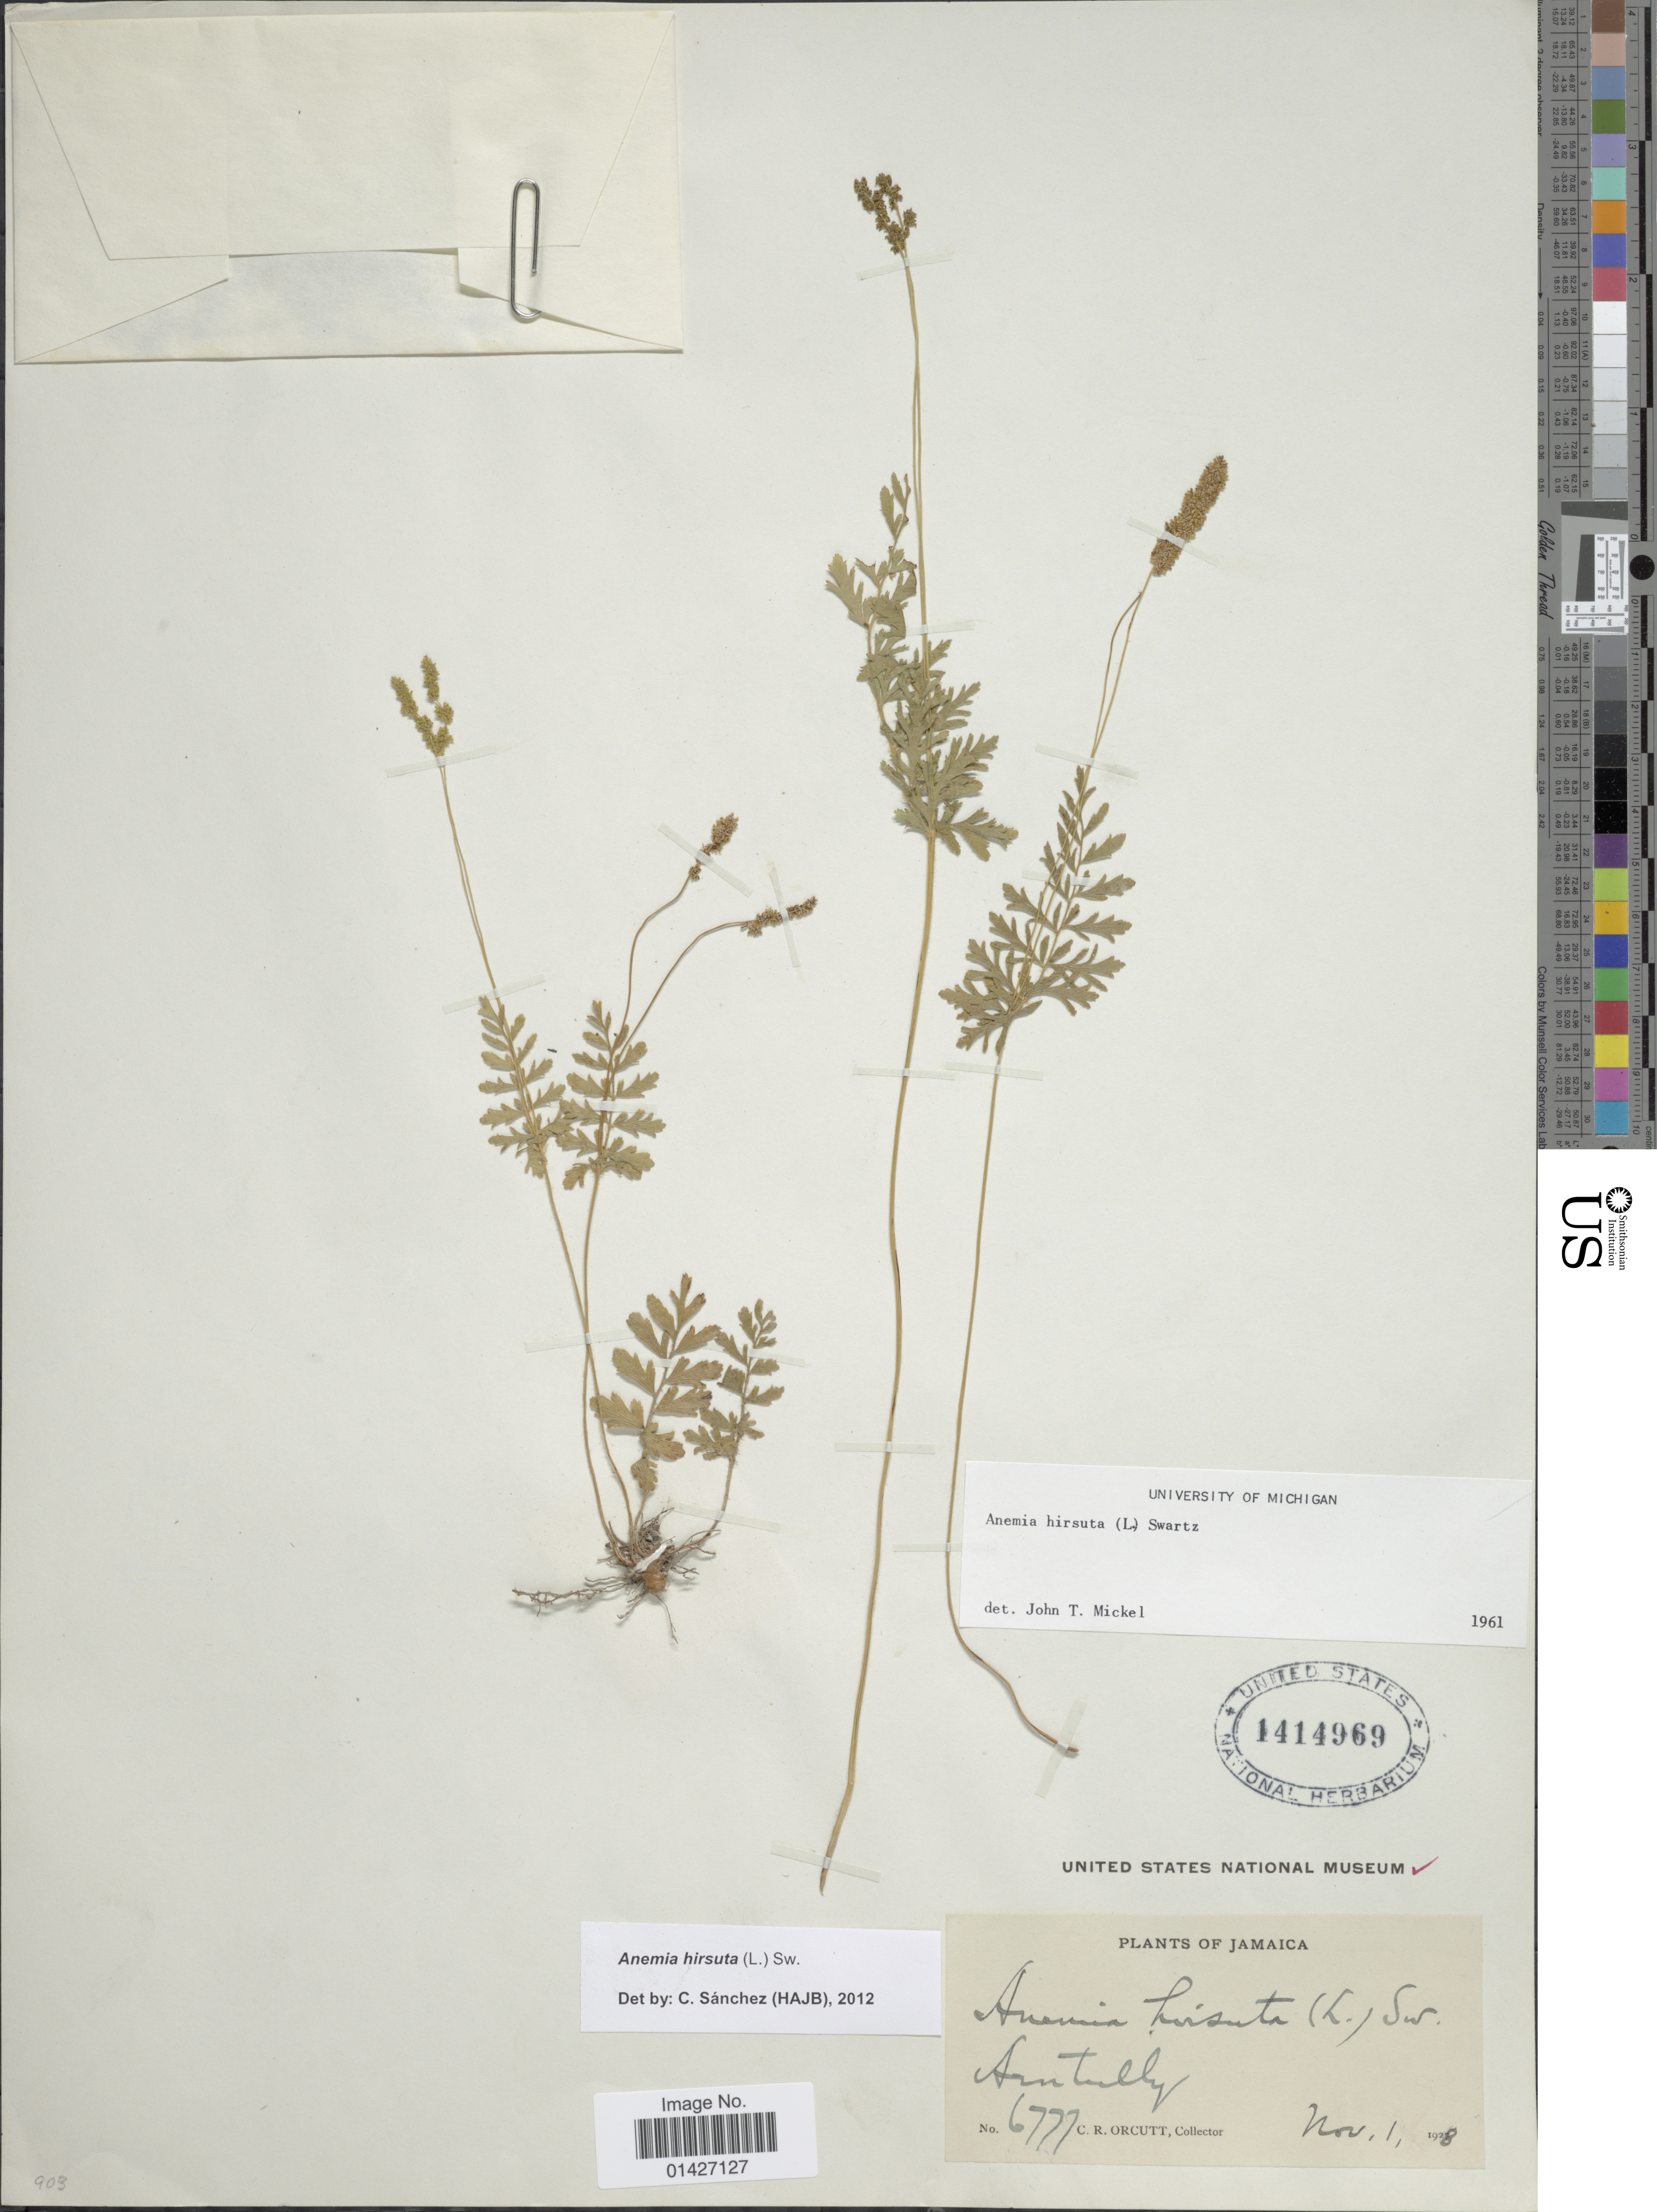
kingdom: Plantae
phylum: Tracheophyta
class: Polypodiopsida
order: Schizaeales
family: Anemiaceae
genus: Anemia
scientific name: Anemia hirsuta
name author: (L.) Sw.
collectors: C. R. Orcutt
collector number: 6777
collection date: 1928-11-01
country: Jamaica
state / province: Saint Thomas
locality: Arntully [Arntally]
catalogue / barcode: US 1414969